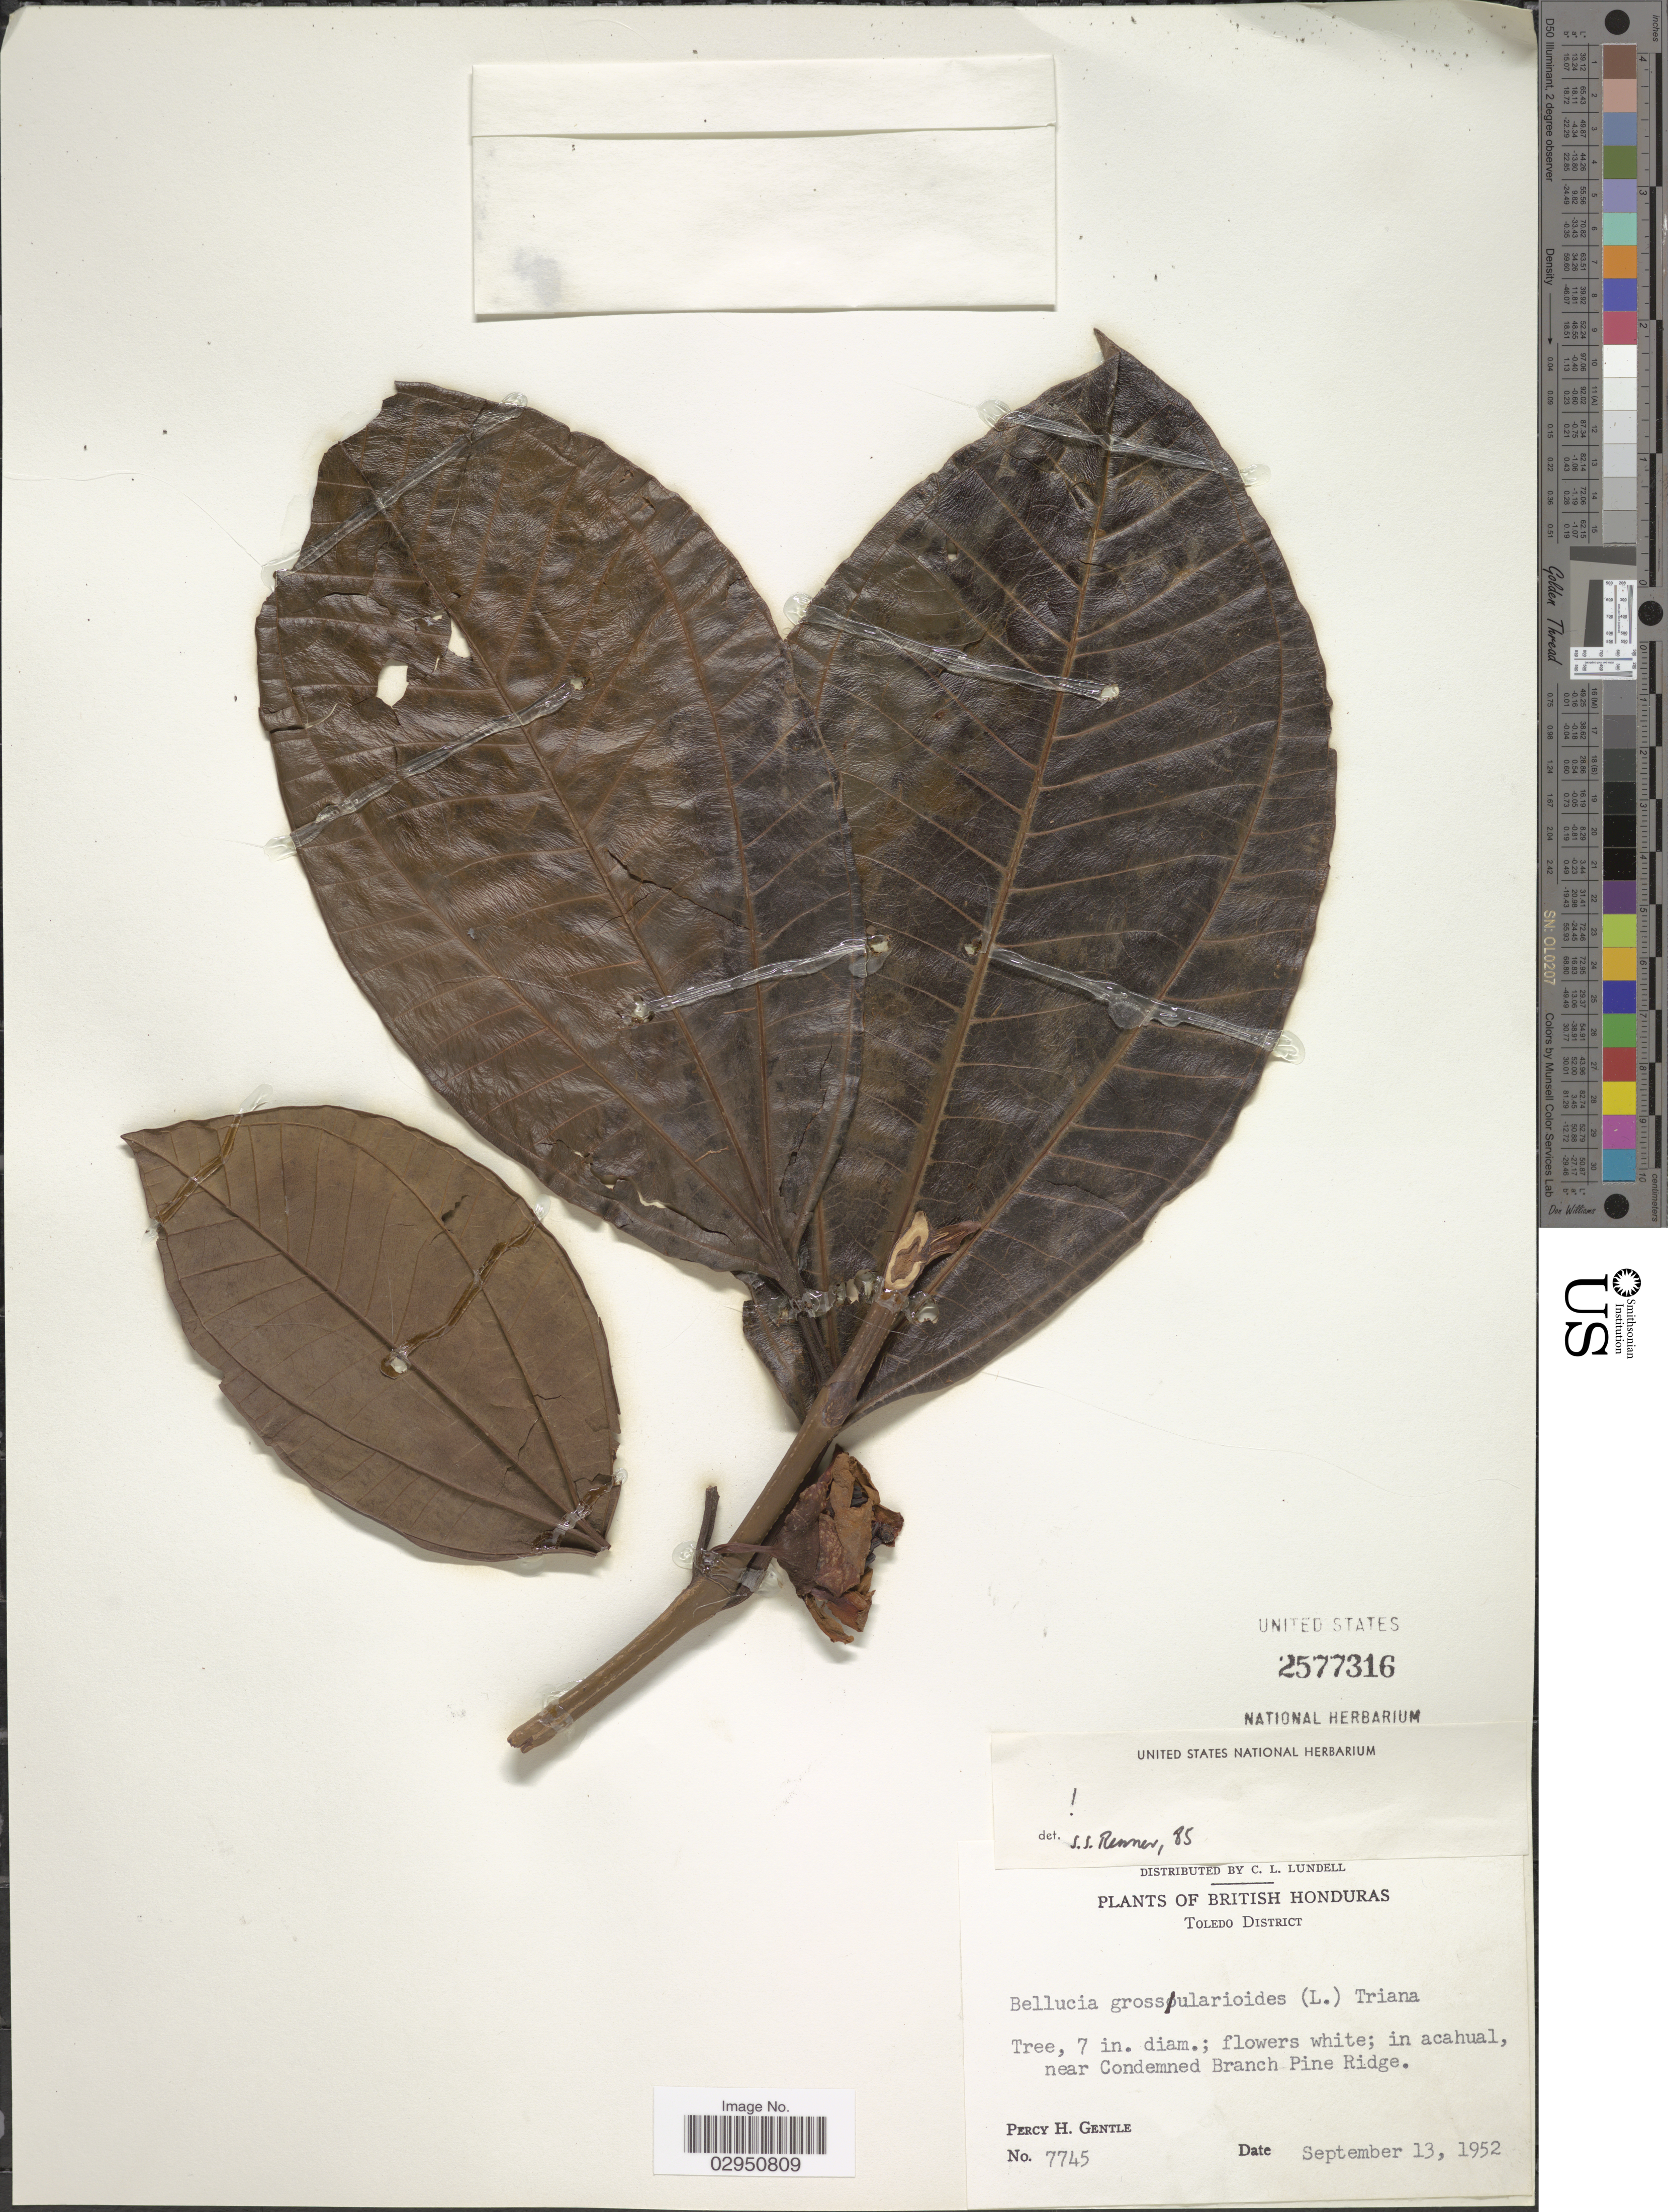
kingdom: Plantae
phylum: Tracheophyta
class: Magnoliopsida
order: Myrtales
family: Melastomataceae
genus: Bellucia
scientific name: Bellucia grossularioides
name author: (L.) Triana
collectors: P. H. Gentle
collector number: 7745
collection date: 1952-09-13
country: Belize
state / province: Toledo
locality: British Honduras. Toledo District. Near Condemned Branch Pine Ridge.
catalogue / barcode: US 2577316